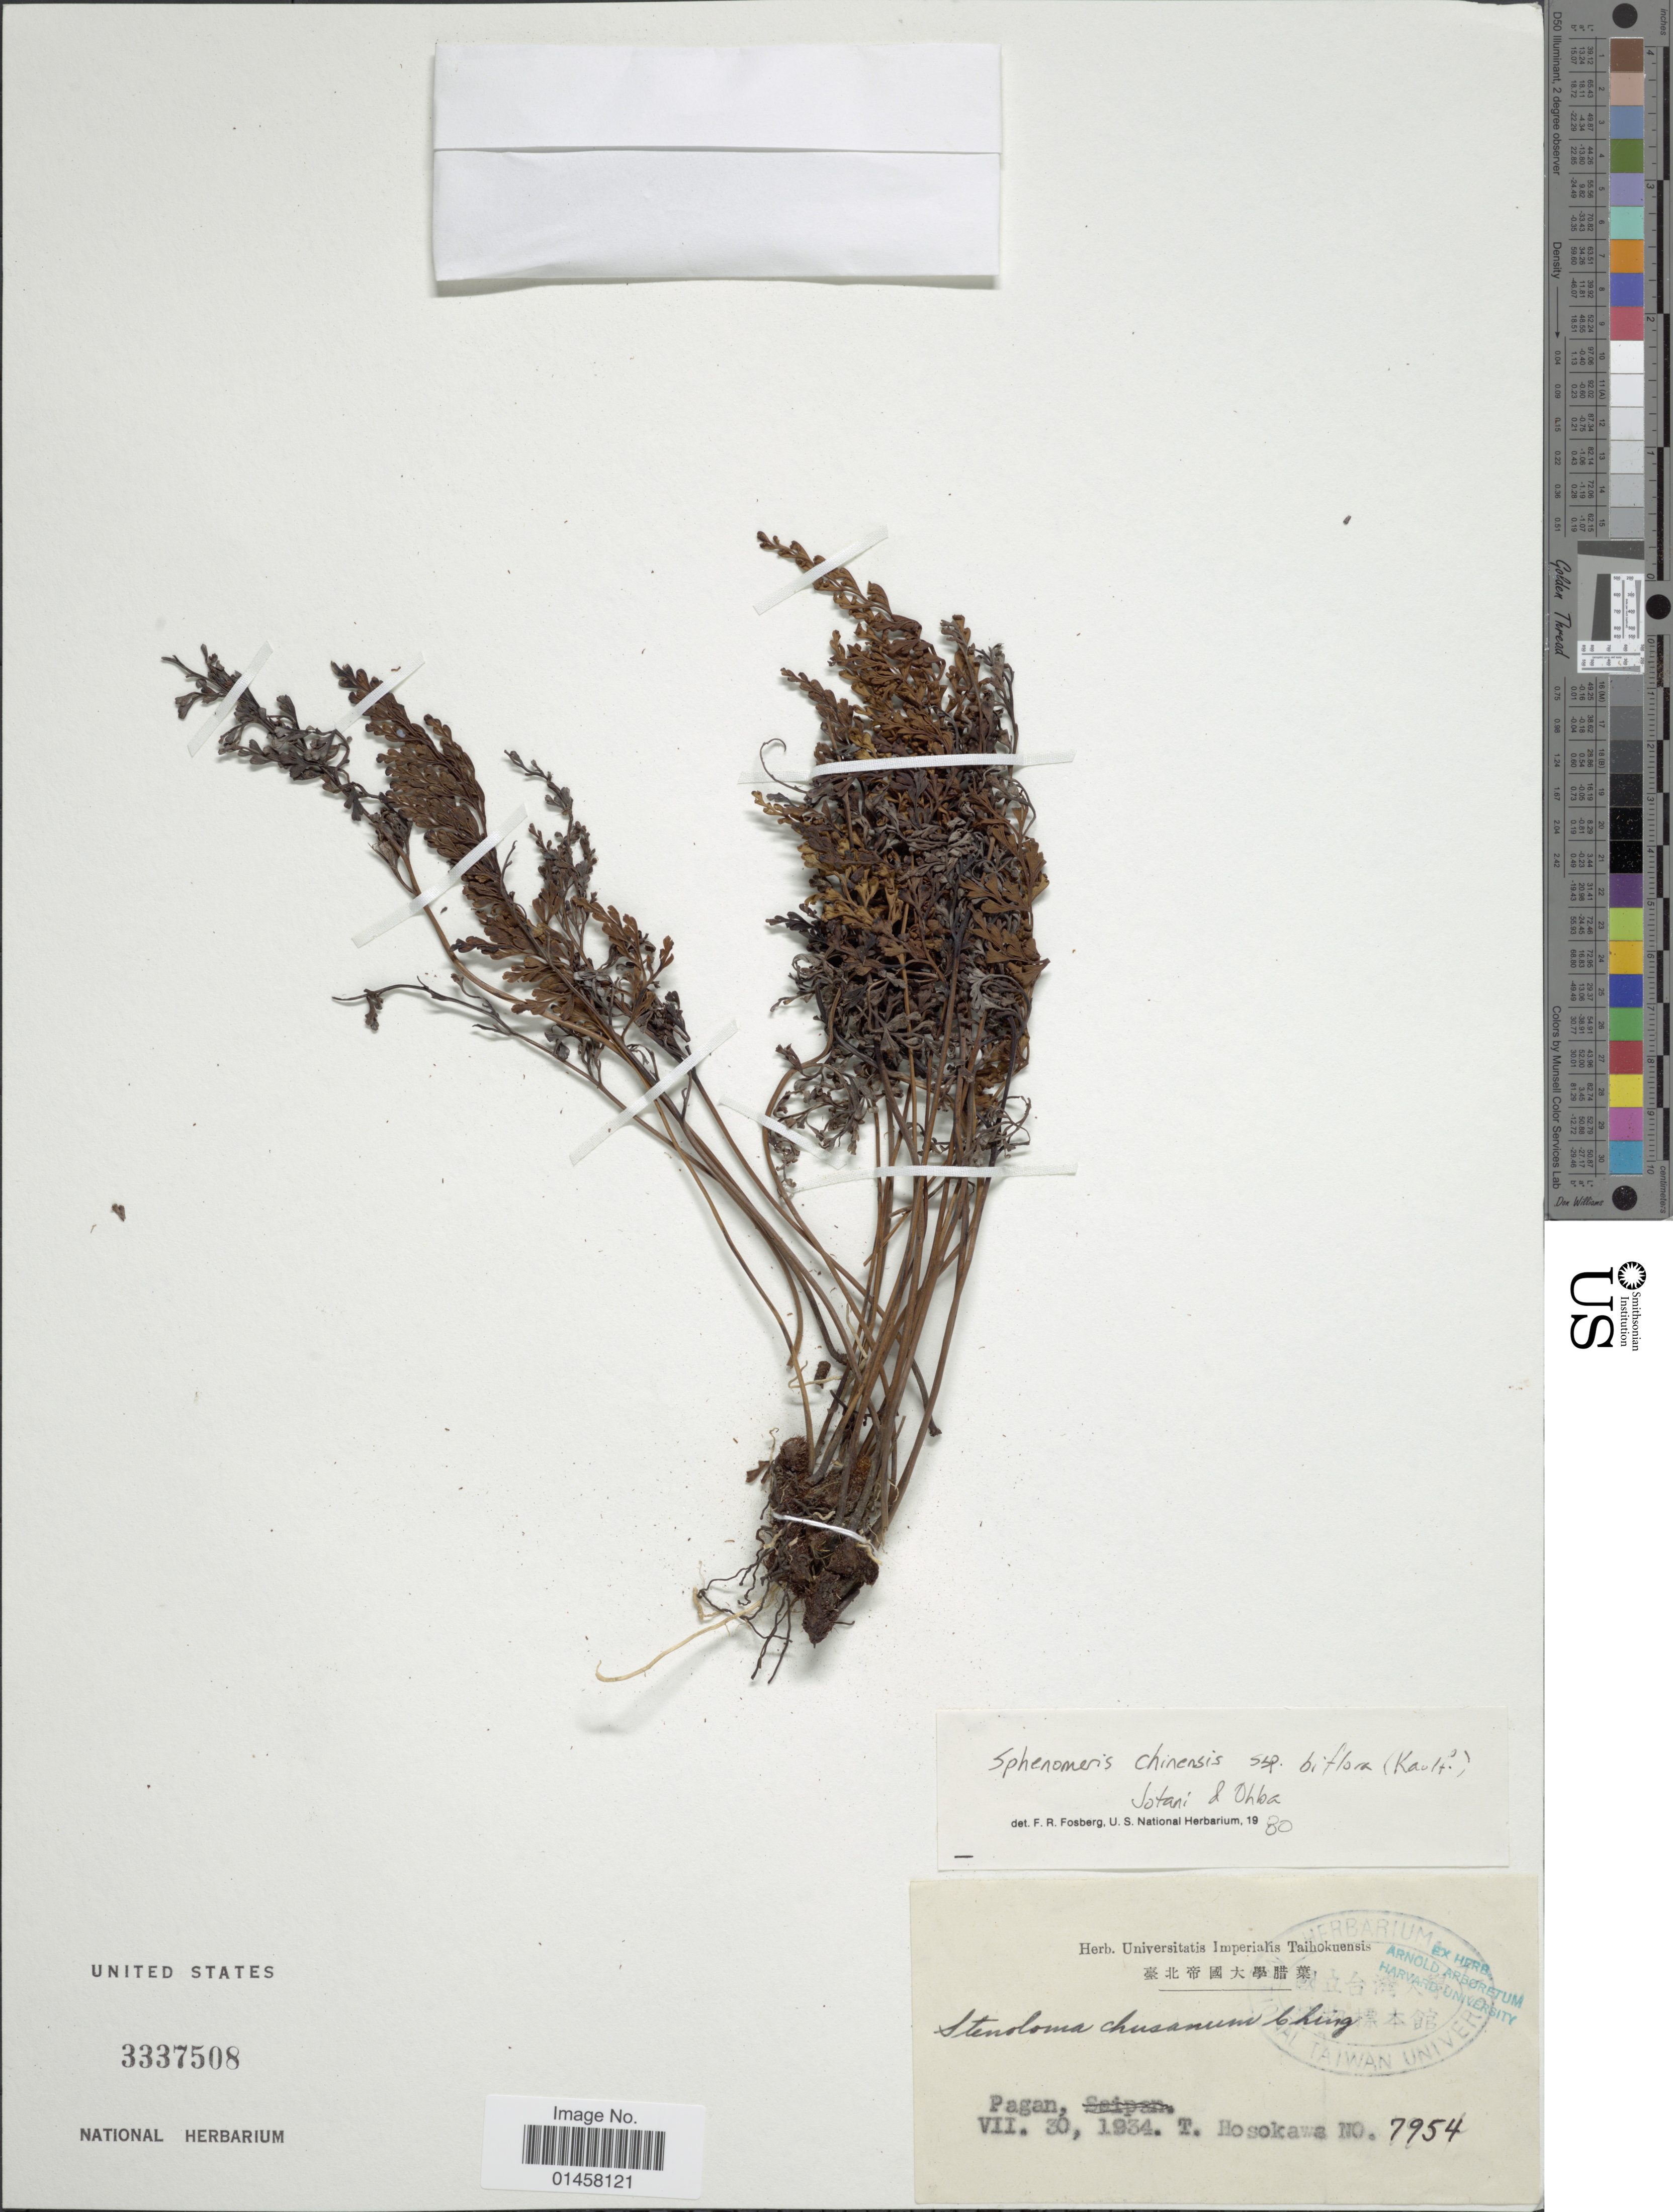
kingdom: Plantae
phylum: Tracheophyta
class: Polypodiopsida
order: Polypodiales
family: Lindsaeaceae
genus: Sphenomeris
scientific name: Sphenomeris biflora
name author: (Kaulf.) Mett.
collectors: T. Hosokawa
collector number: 7954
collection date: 1934-07-30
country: Northern Mariana Islands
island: Pagan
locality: Pagan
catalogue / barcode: US 3337508